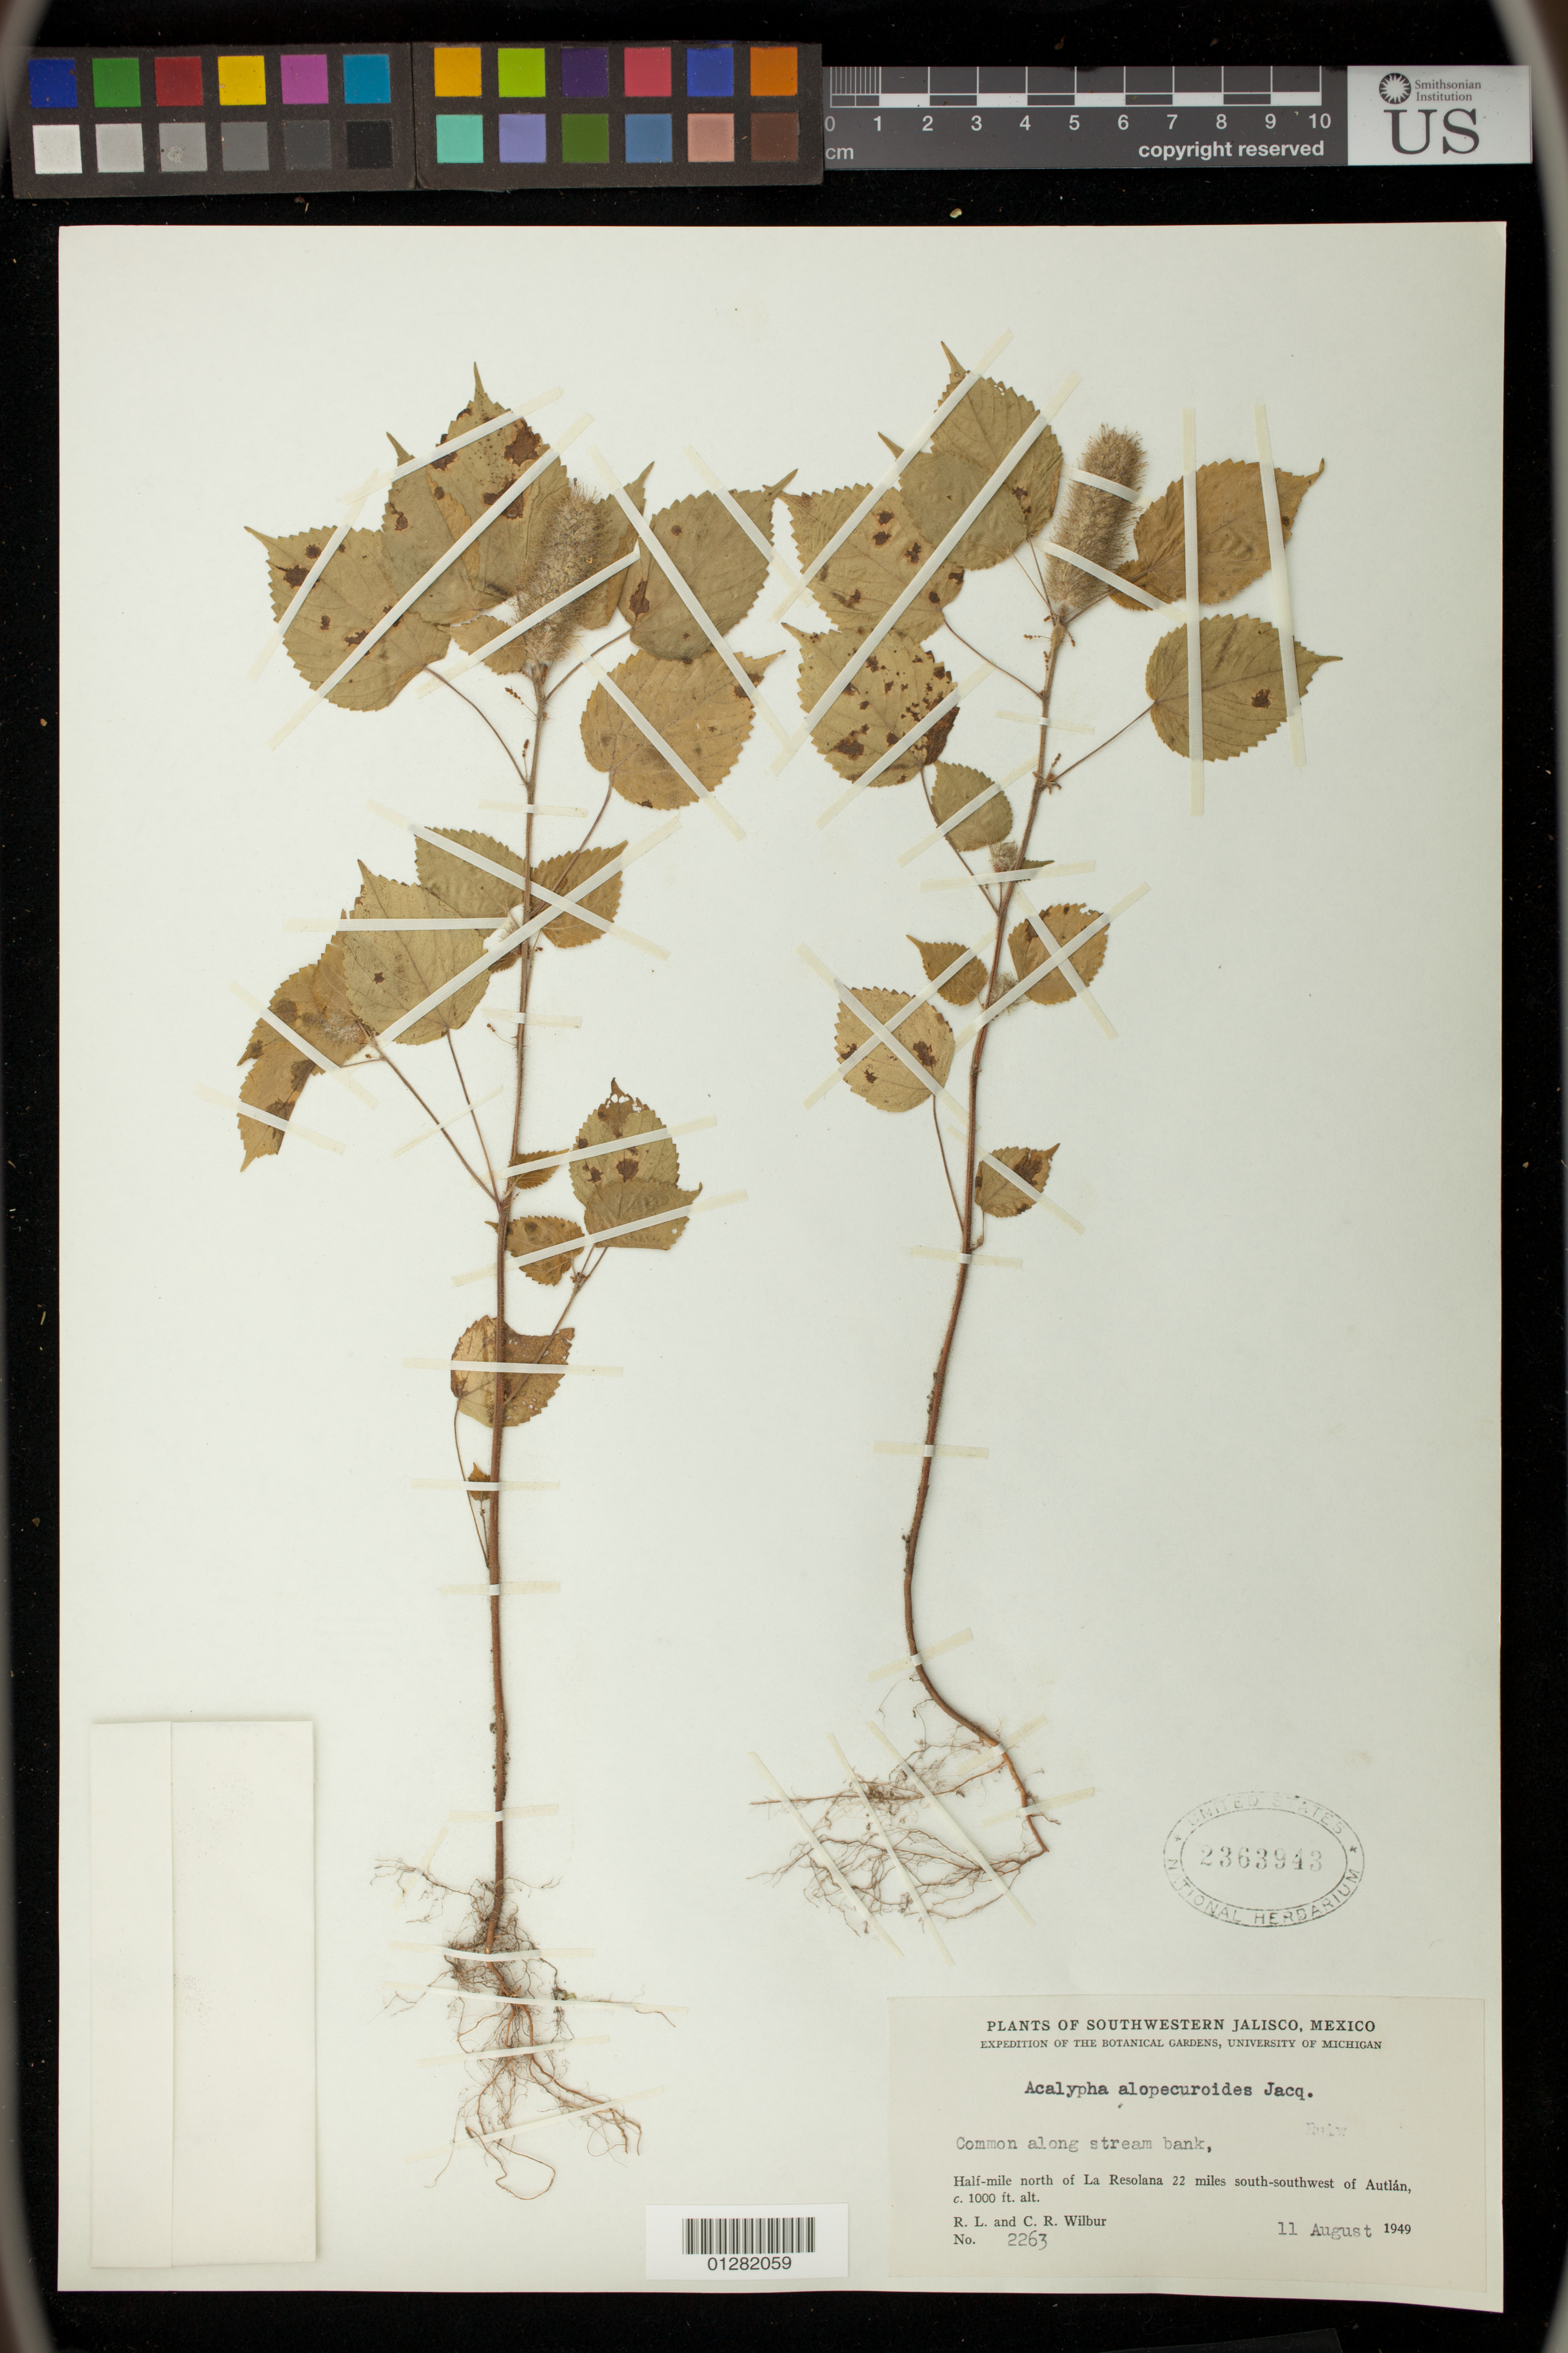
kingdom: Plantae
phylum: Tracheophyta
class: Magnoliopsida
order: Malpighiales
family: Euphorbiaceae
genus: Acalypha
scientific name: Acalypha alopecuroidea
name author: Jacq.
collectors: R. L. Wilbur & C. Wilbur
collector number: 2263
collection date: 1949-08-11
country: Mexico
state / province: Jalisco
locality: Half-mile north of La Resolana 22 miles south-southwest of Autlan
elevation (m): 305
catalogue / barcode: US 2363943